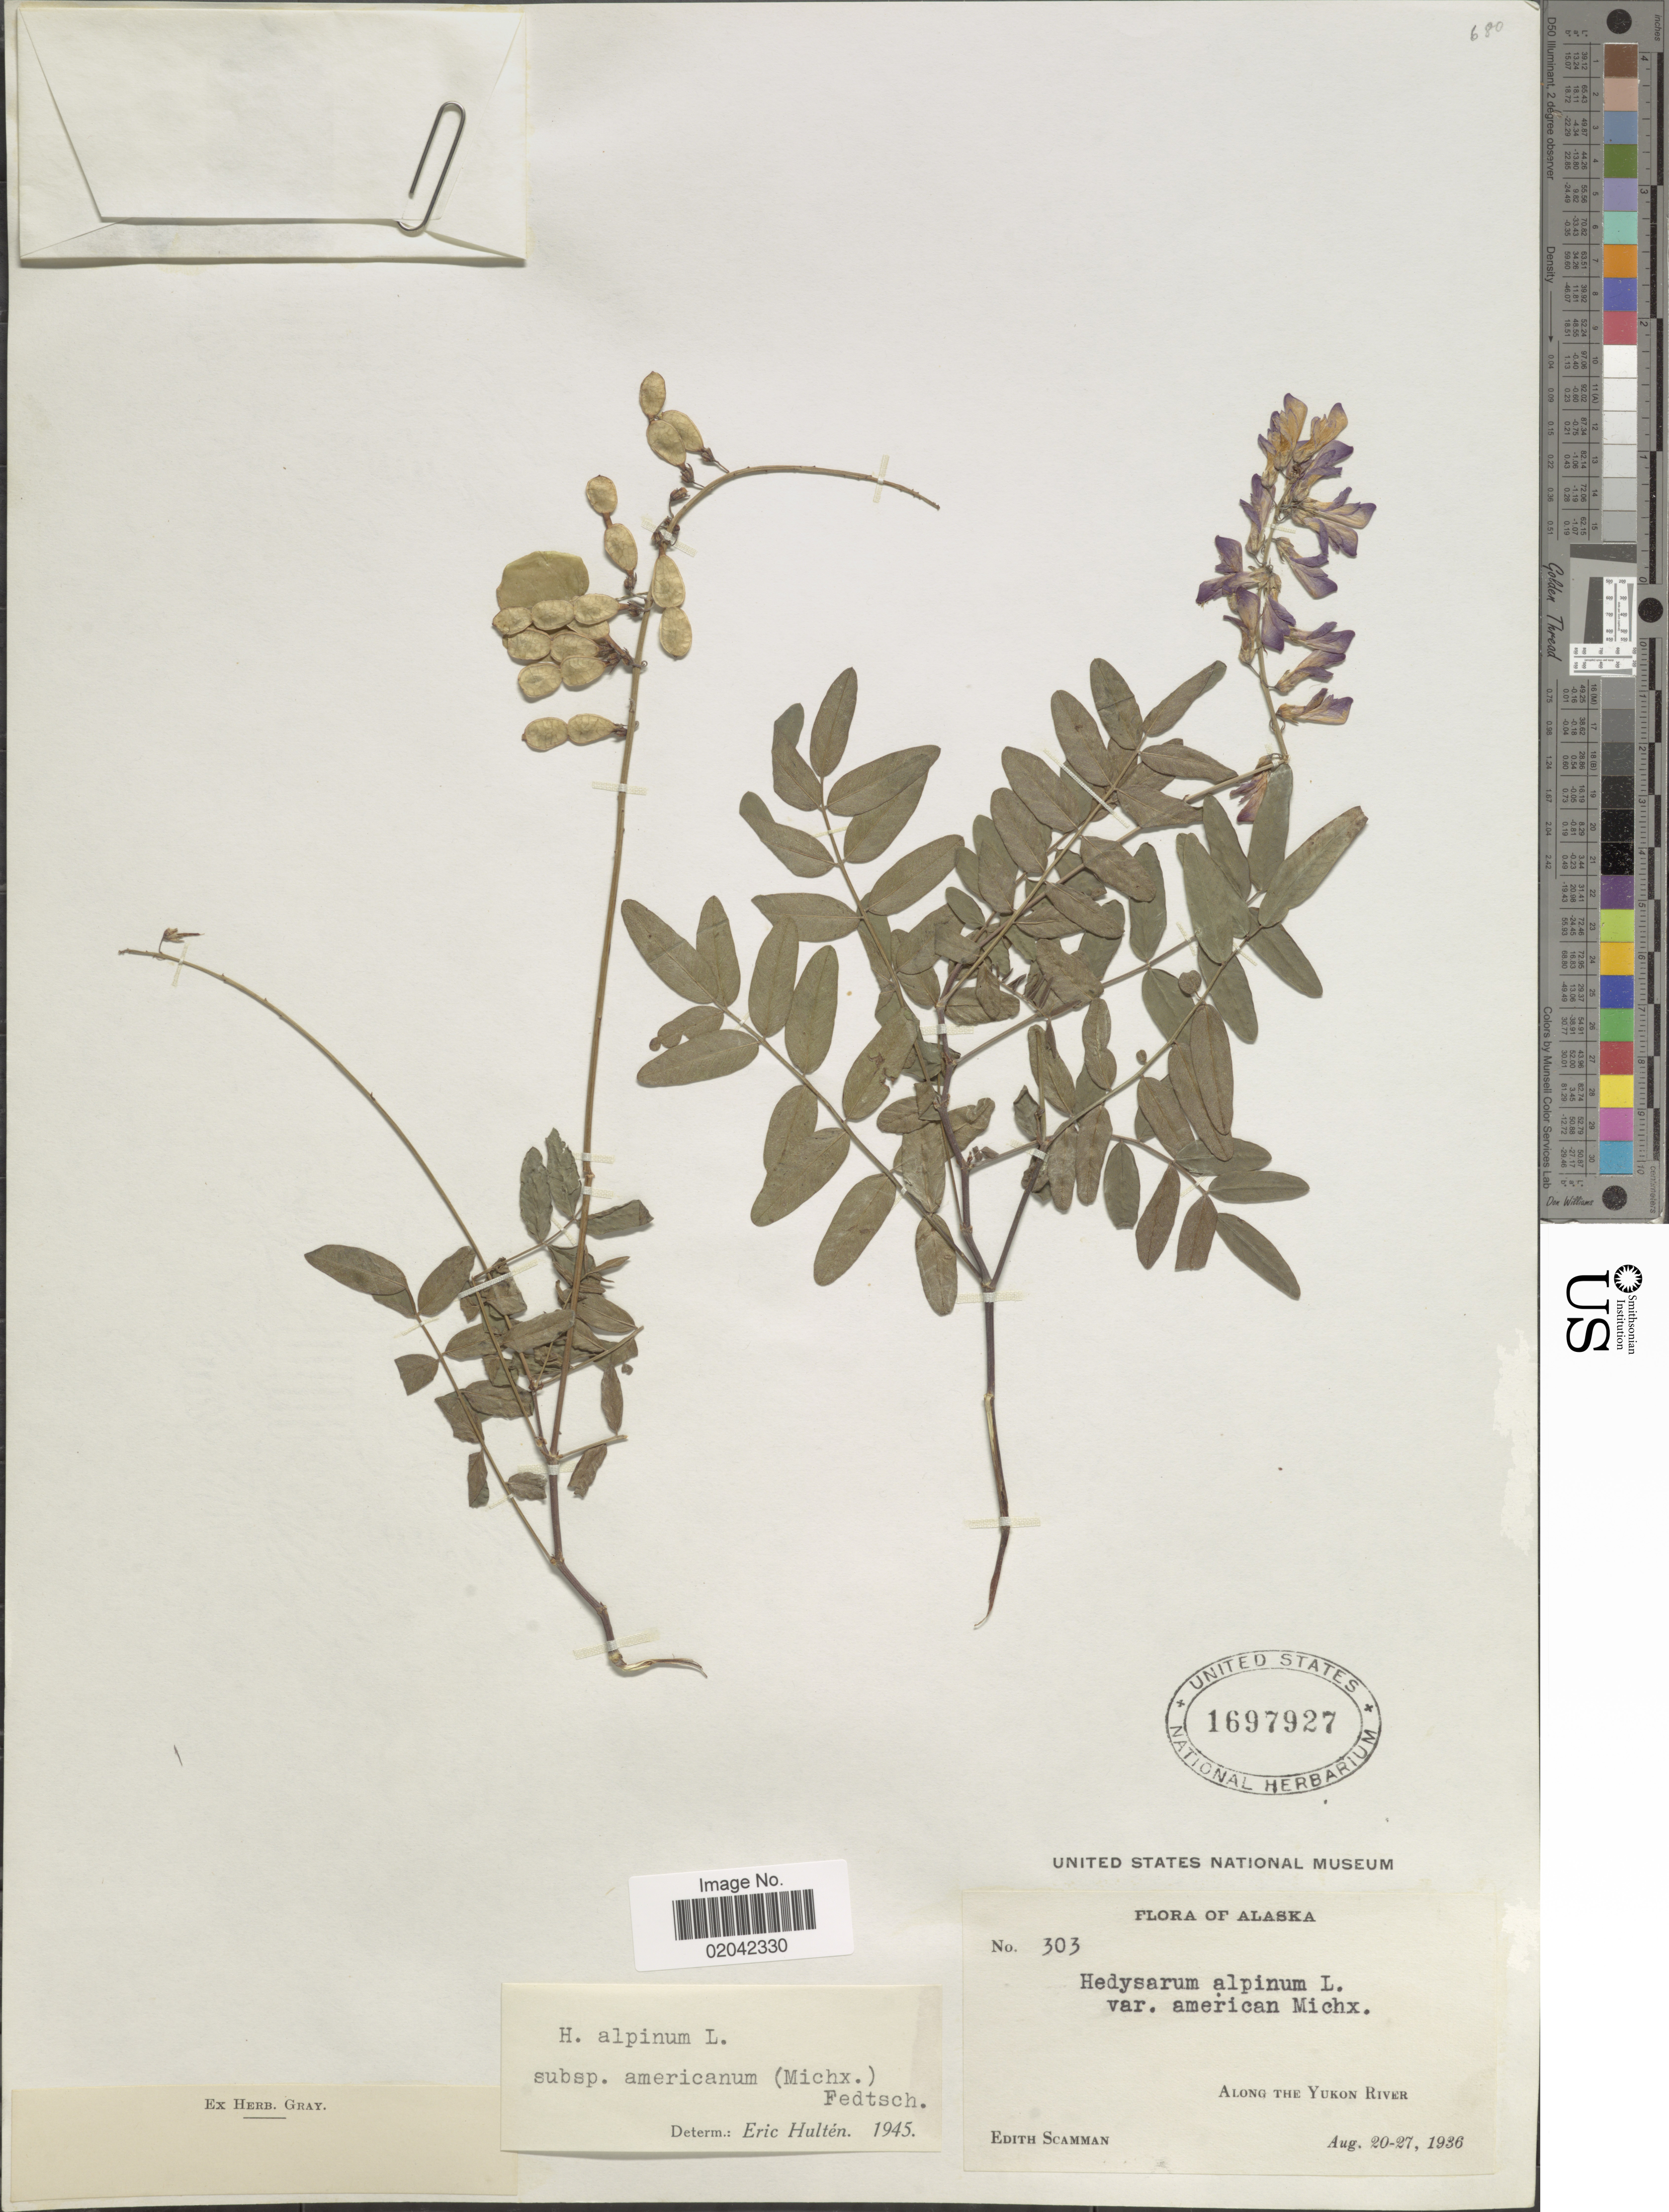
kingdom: Plantae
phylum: Tracheophyta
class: Magnoliopsida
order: Fabales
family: Fabaceae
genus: Hedysarum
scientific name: Hedysarum alpinum var. americanum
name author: Michx. ex Pursh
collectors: E. Scamman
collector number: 303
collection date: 1936-08-20/1936-08-27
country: United States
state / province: Alaska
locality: Along the Yukon River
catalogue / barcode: US 1697927